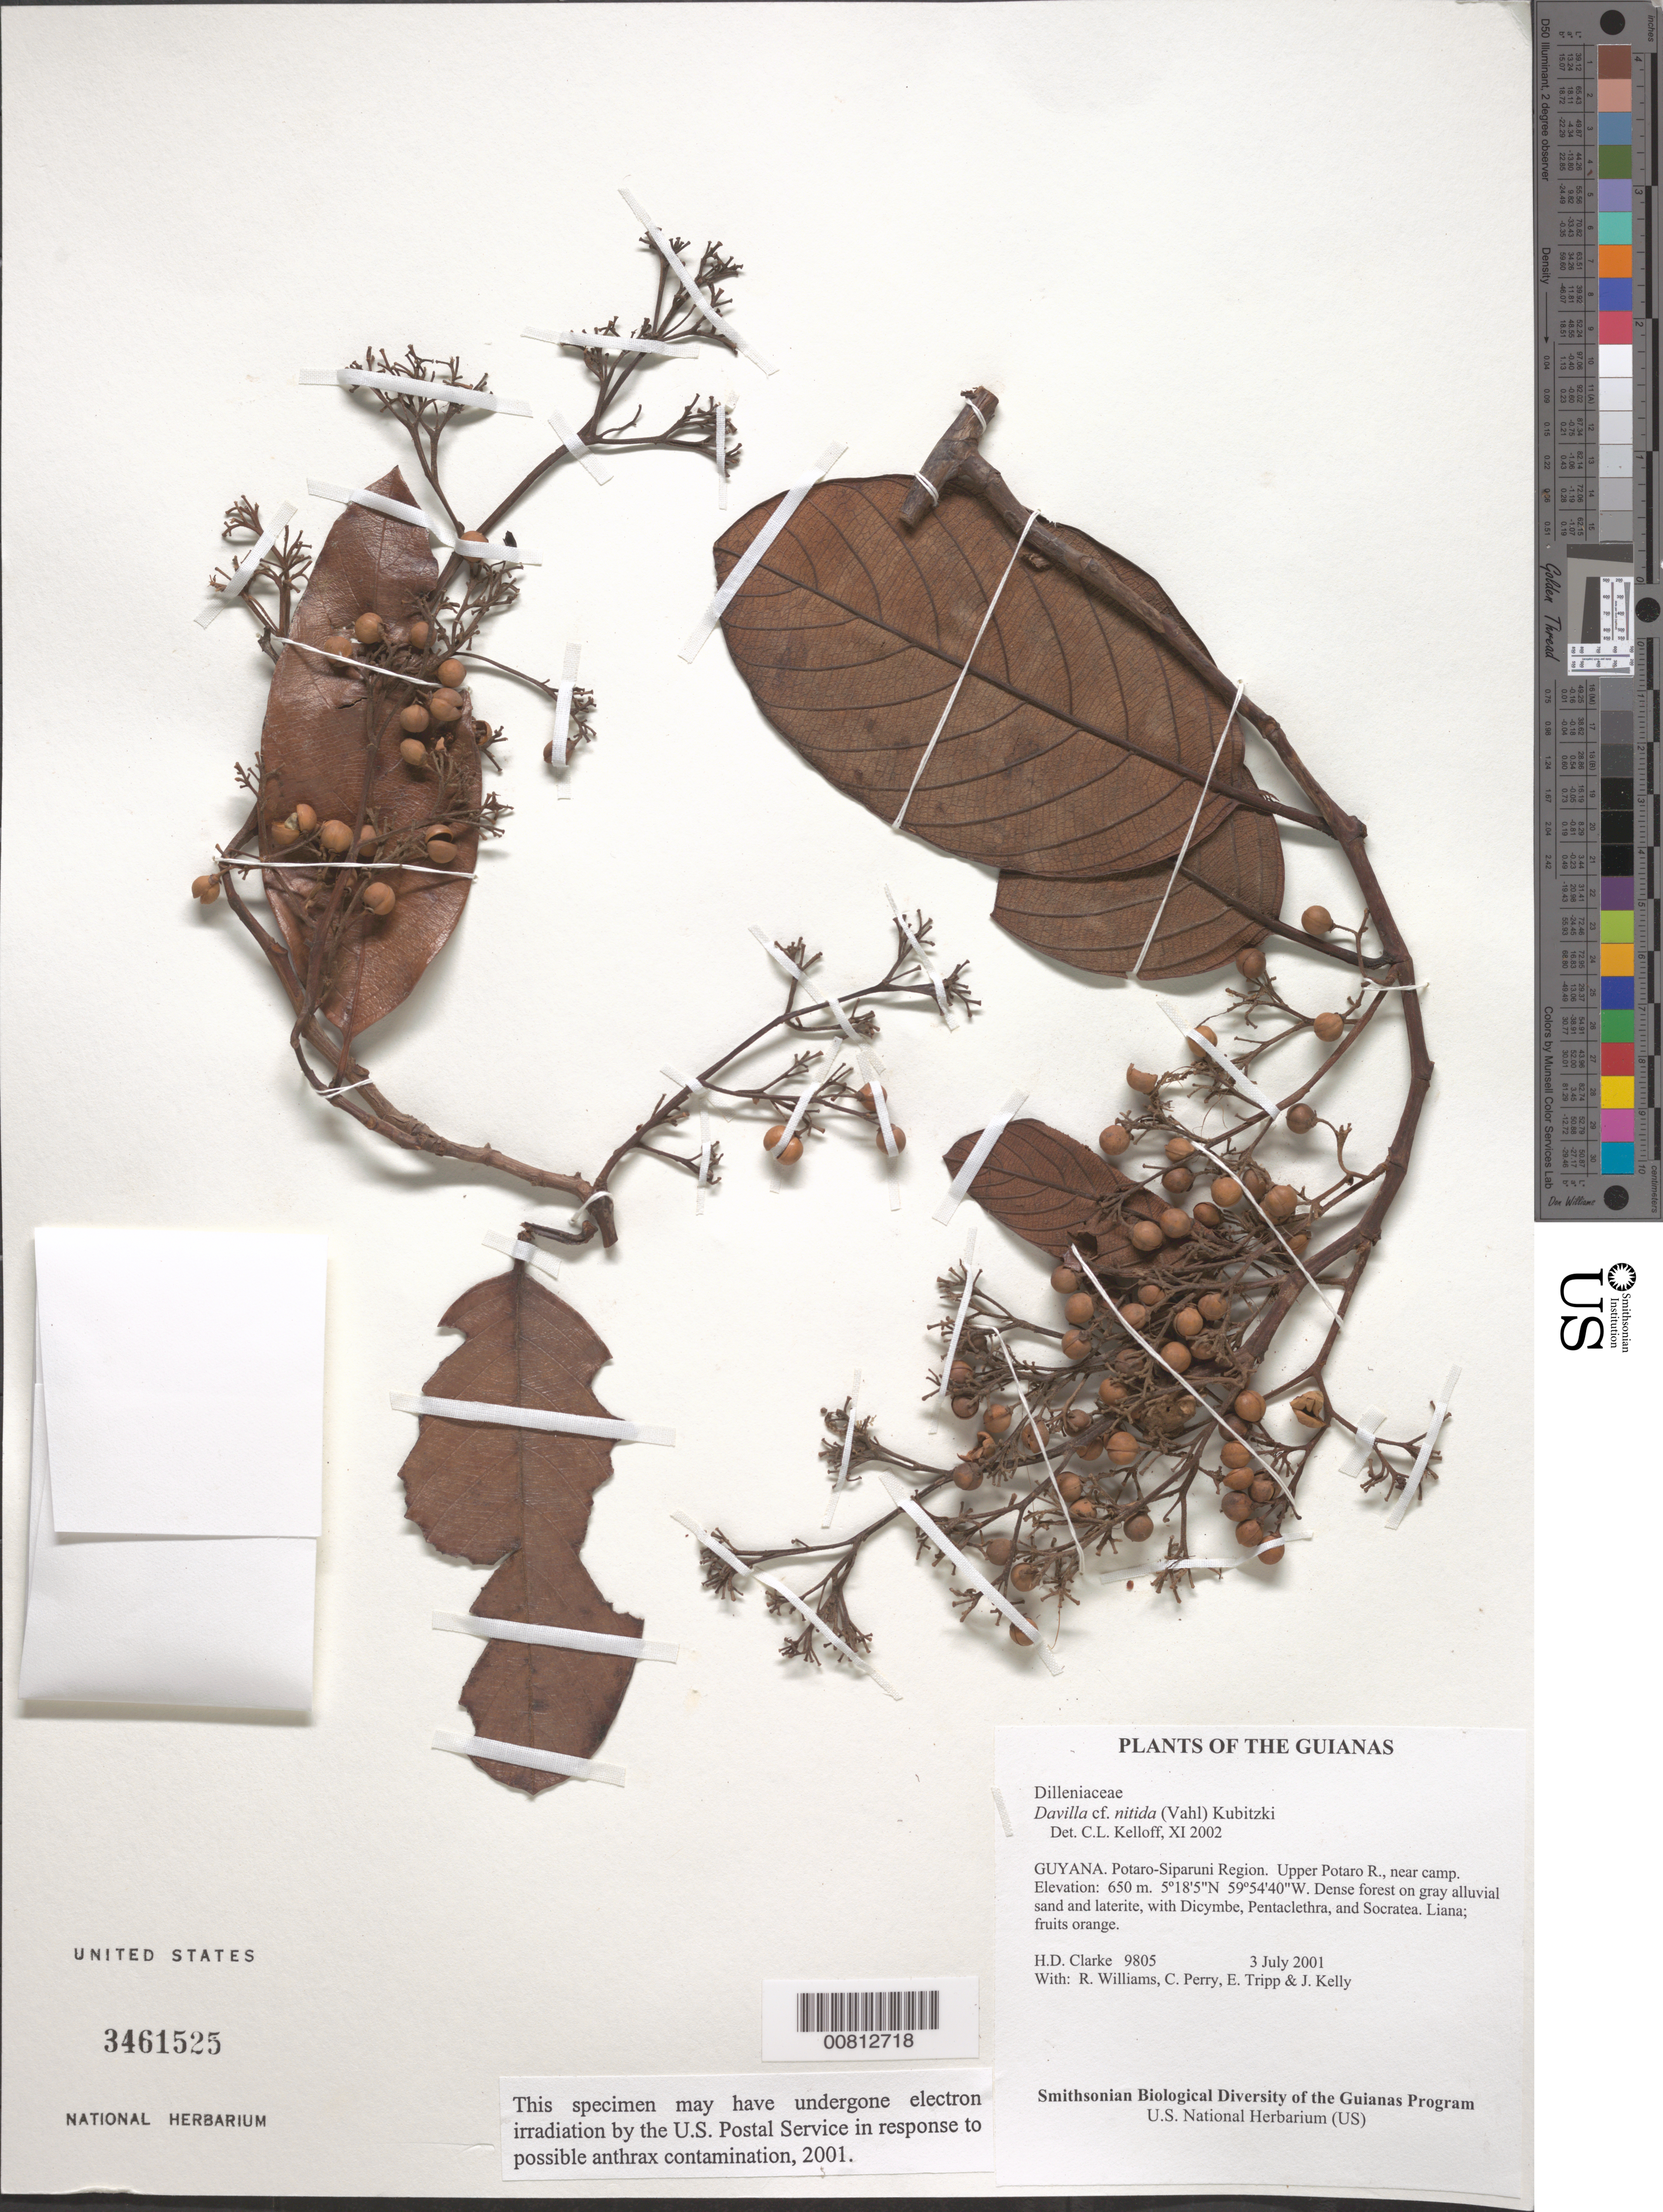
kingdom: Plantae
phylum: Tracheophyta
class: Magnoliopsida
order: Dilleniales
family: Dilleniaceae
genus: Davilla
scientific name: Davilla nitida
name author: (Vahl) Kubitzki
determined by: Kelloff, Carol L., (US), Smithsonian Institution - National Museum of Natural History (UNITED STATES)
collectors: H. D. Clarke, R. Williams, C. Perry, E. Tripp & J. Kelly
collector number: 9805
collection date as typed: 3 July 2001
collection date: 2001-07-03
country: Guyana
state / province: Potaro-Siparuni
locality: Upper Potaro R., near camp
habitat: Dense forest on gray alluvial sand and laterite, with Dicymbe, Pentaclethra, and Socratea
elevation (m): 650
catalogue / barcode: US 3461525